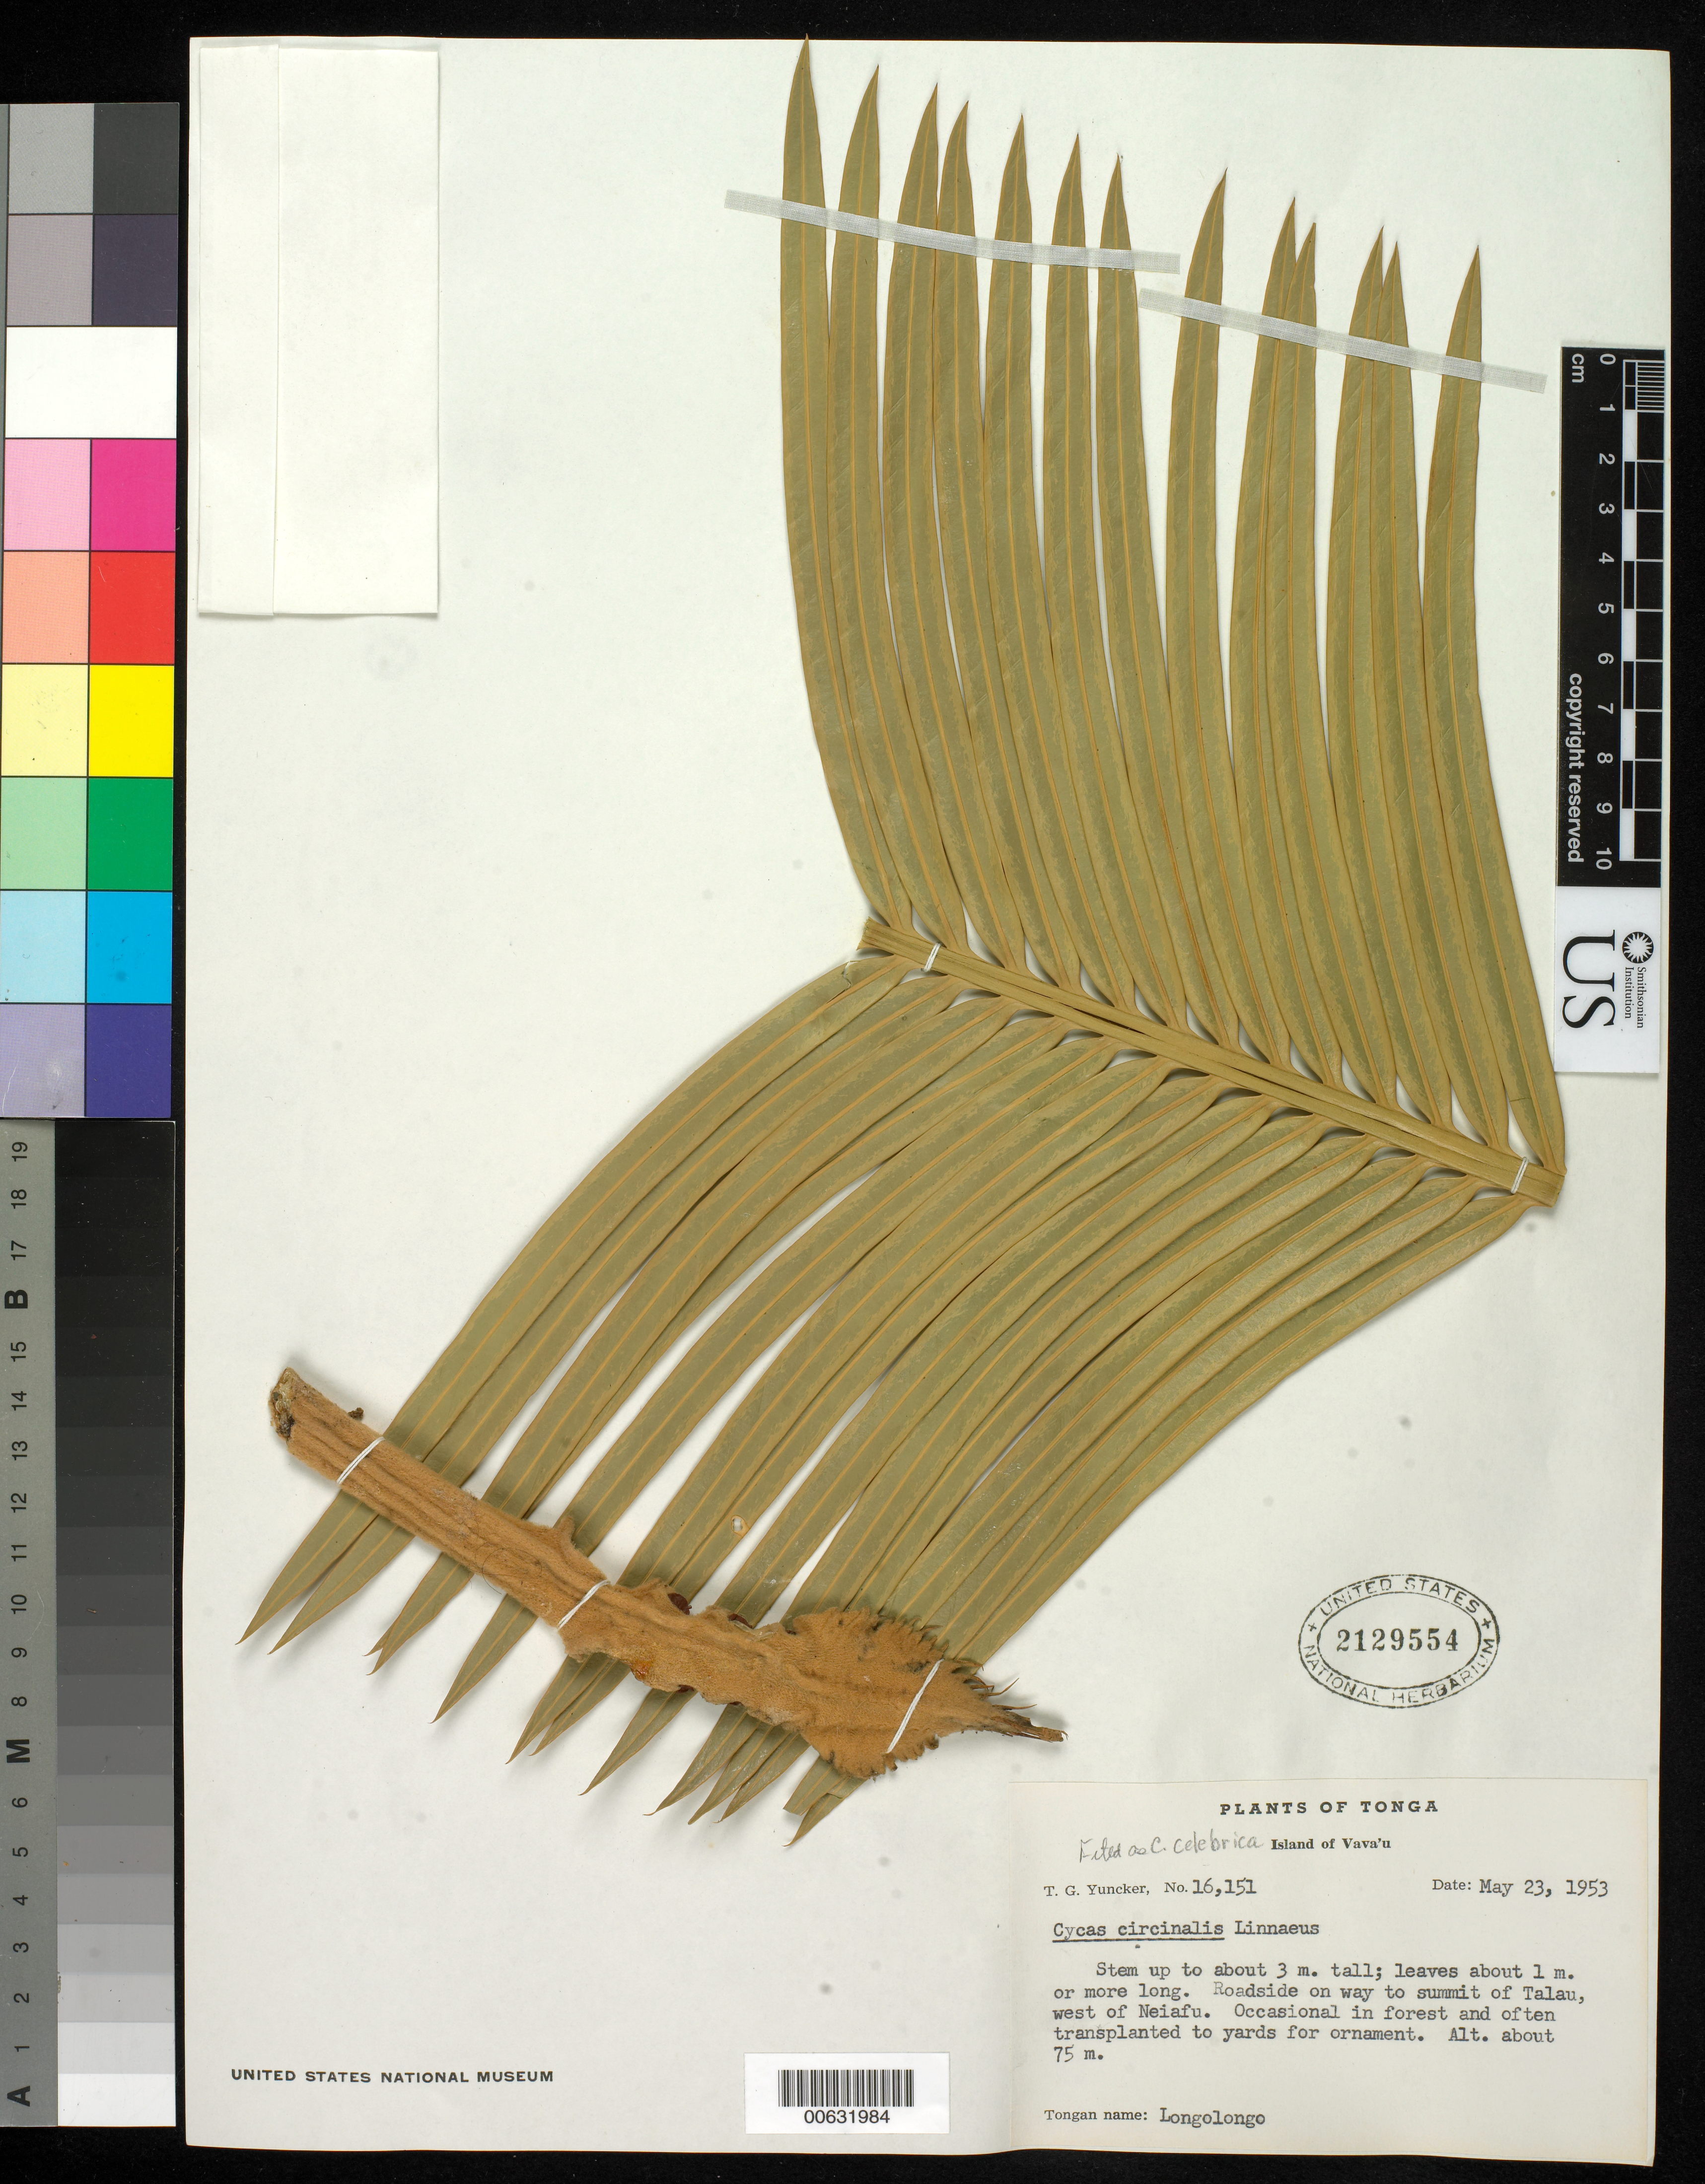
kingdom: Plantae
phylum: Tracheophyta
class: Cycadopsida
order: Cycadales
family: Cycadaceae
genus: Cycas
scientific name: Cycas celebica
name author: Miq.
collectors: T. G. Yuncker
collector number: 16151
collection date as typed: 23 May 1953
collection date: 1953-05-23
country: Tonga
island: Vava'u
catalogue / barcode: US 2129554